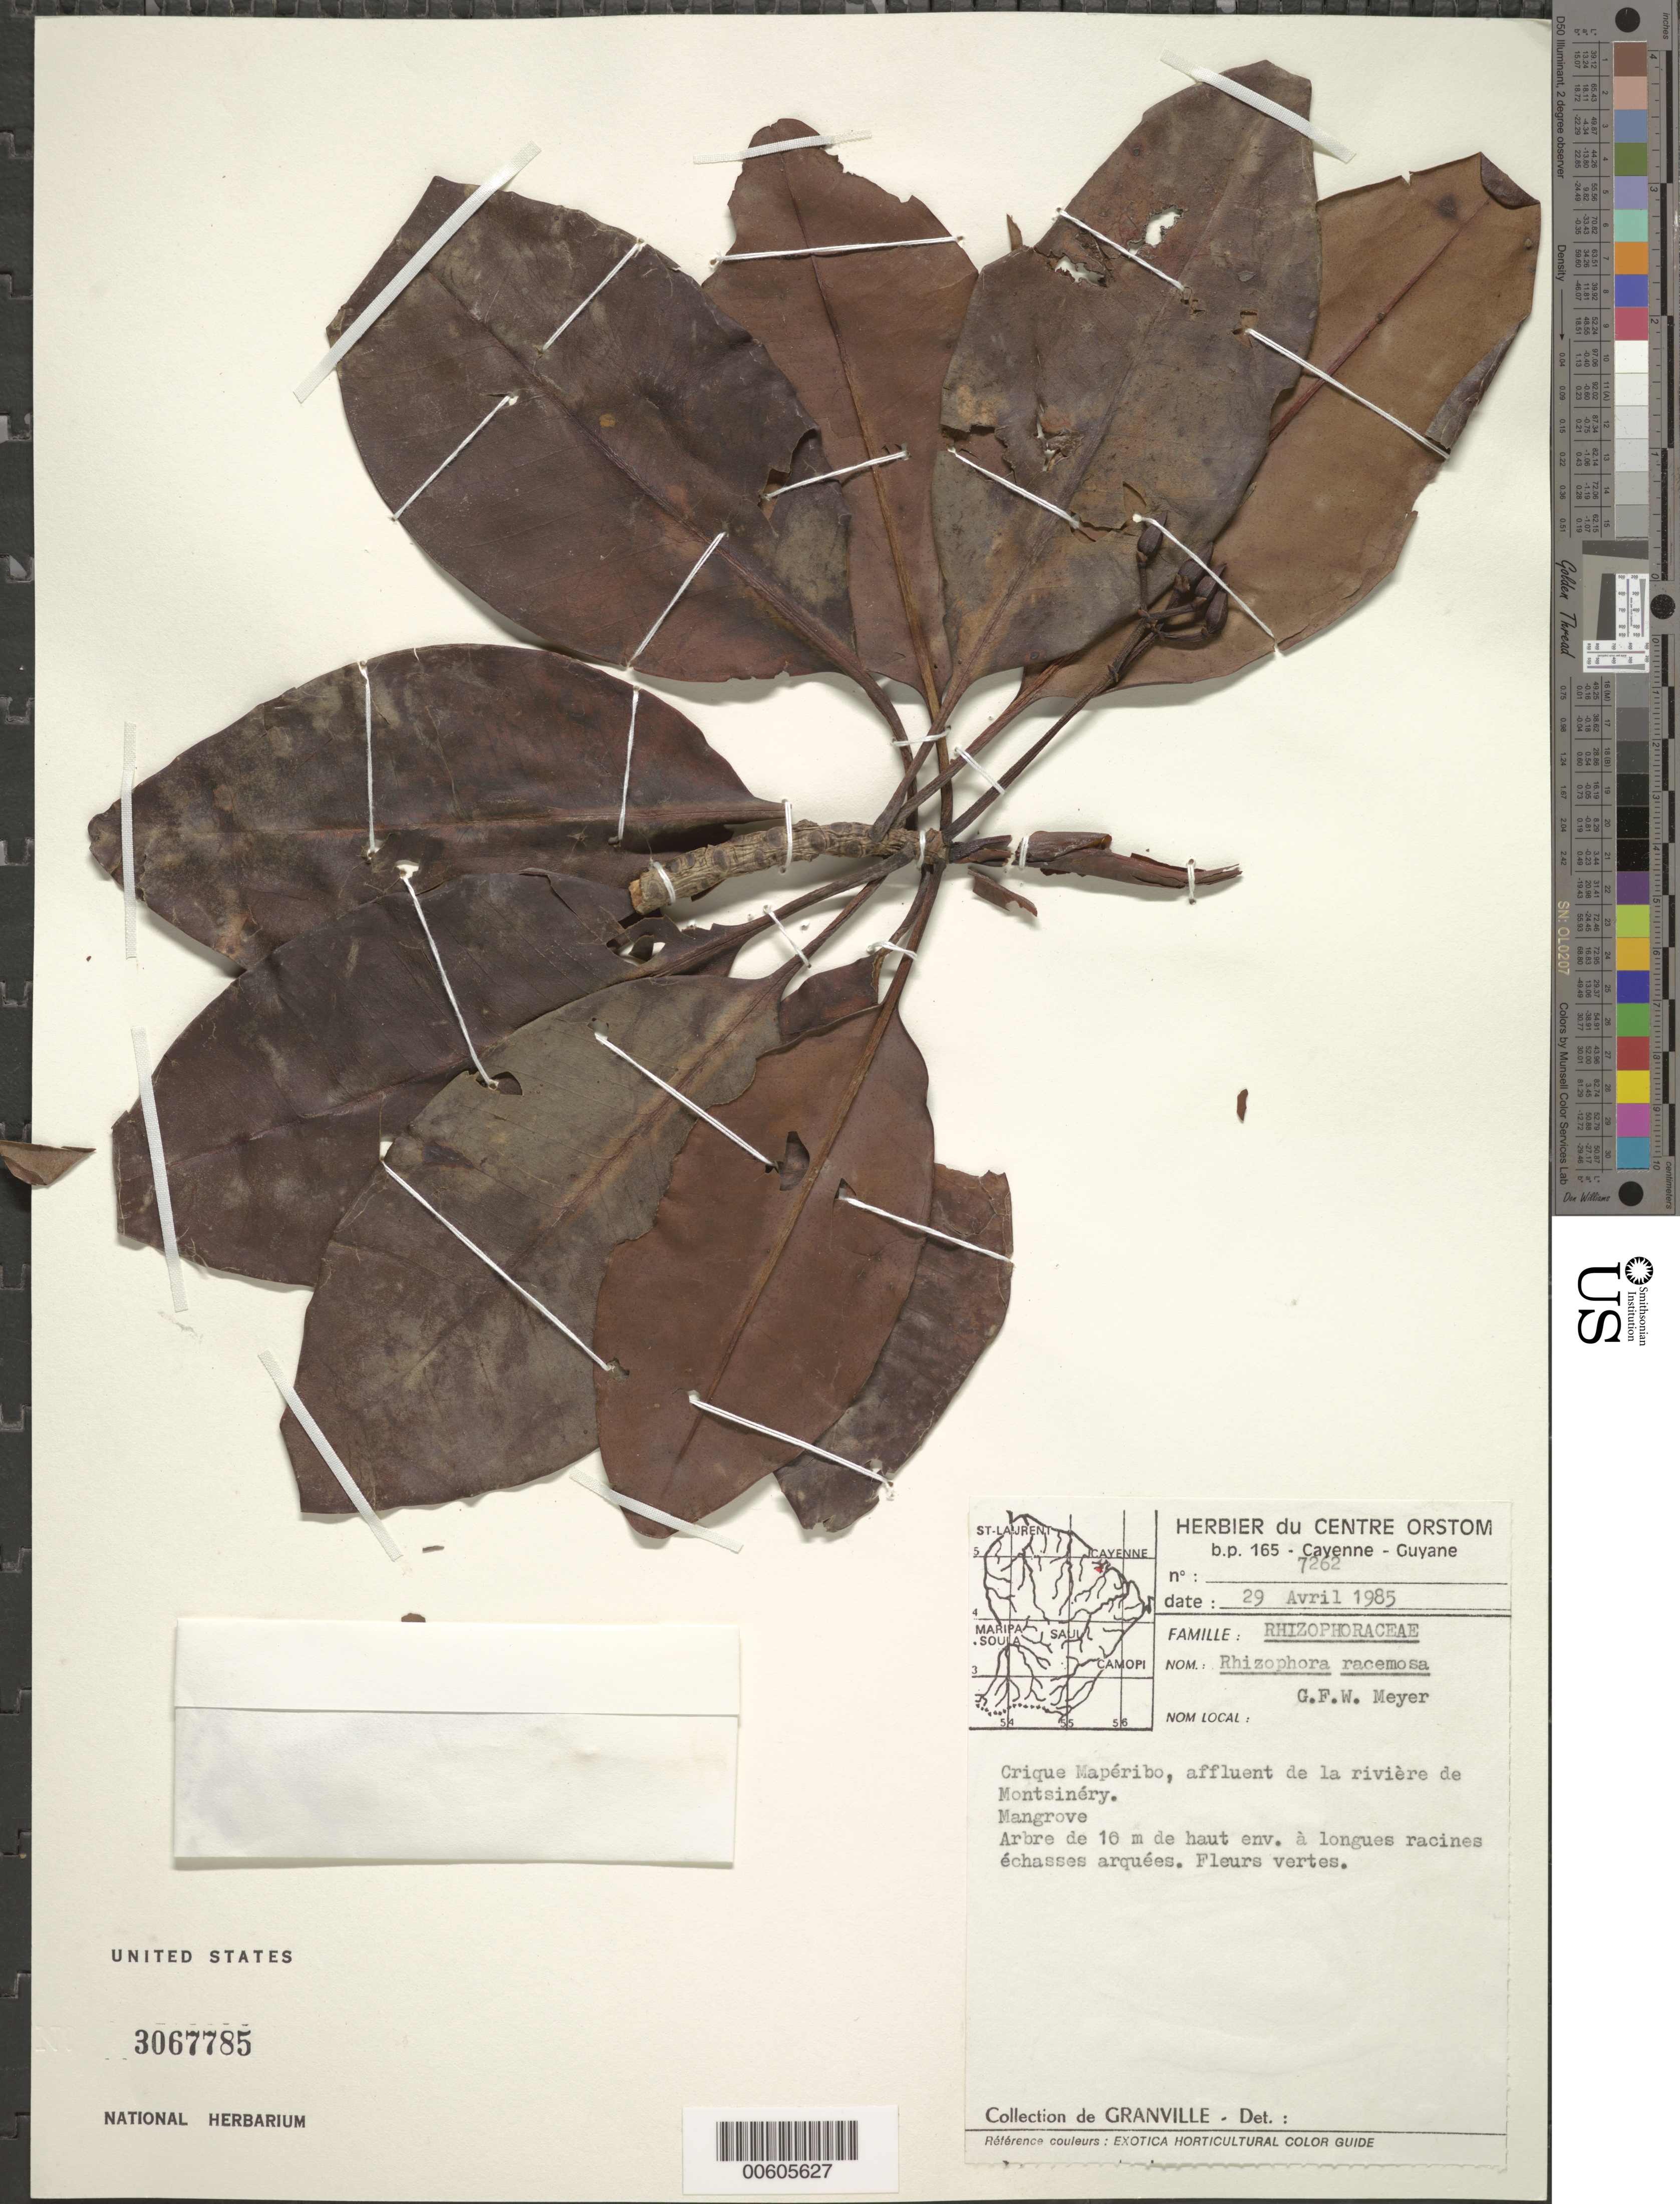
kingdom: Plantae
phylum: Tracheophyta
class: Magnoliopsida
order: Malpighiales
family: Rhizophoraceae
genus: Rhizophora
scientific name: Rhizophora racemosa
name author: G. Mey.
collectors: J.-J. de Granville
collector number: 7262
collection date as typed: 29-Apr-85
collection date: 1985-04-29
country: French Guiana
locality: Crique Maperibo, affluent de la Rivière de Montsinery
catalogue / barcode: US 3067785